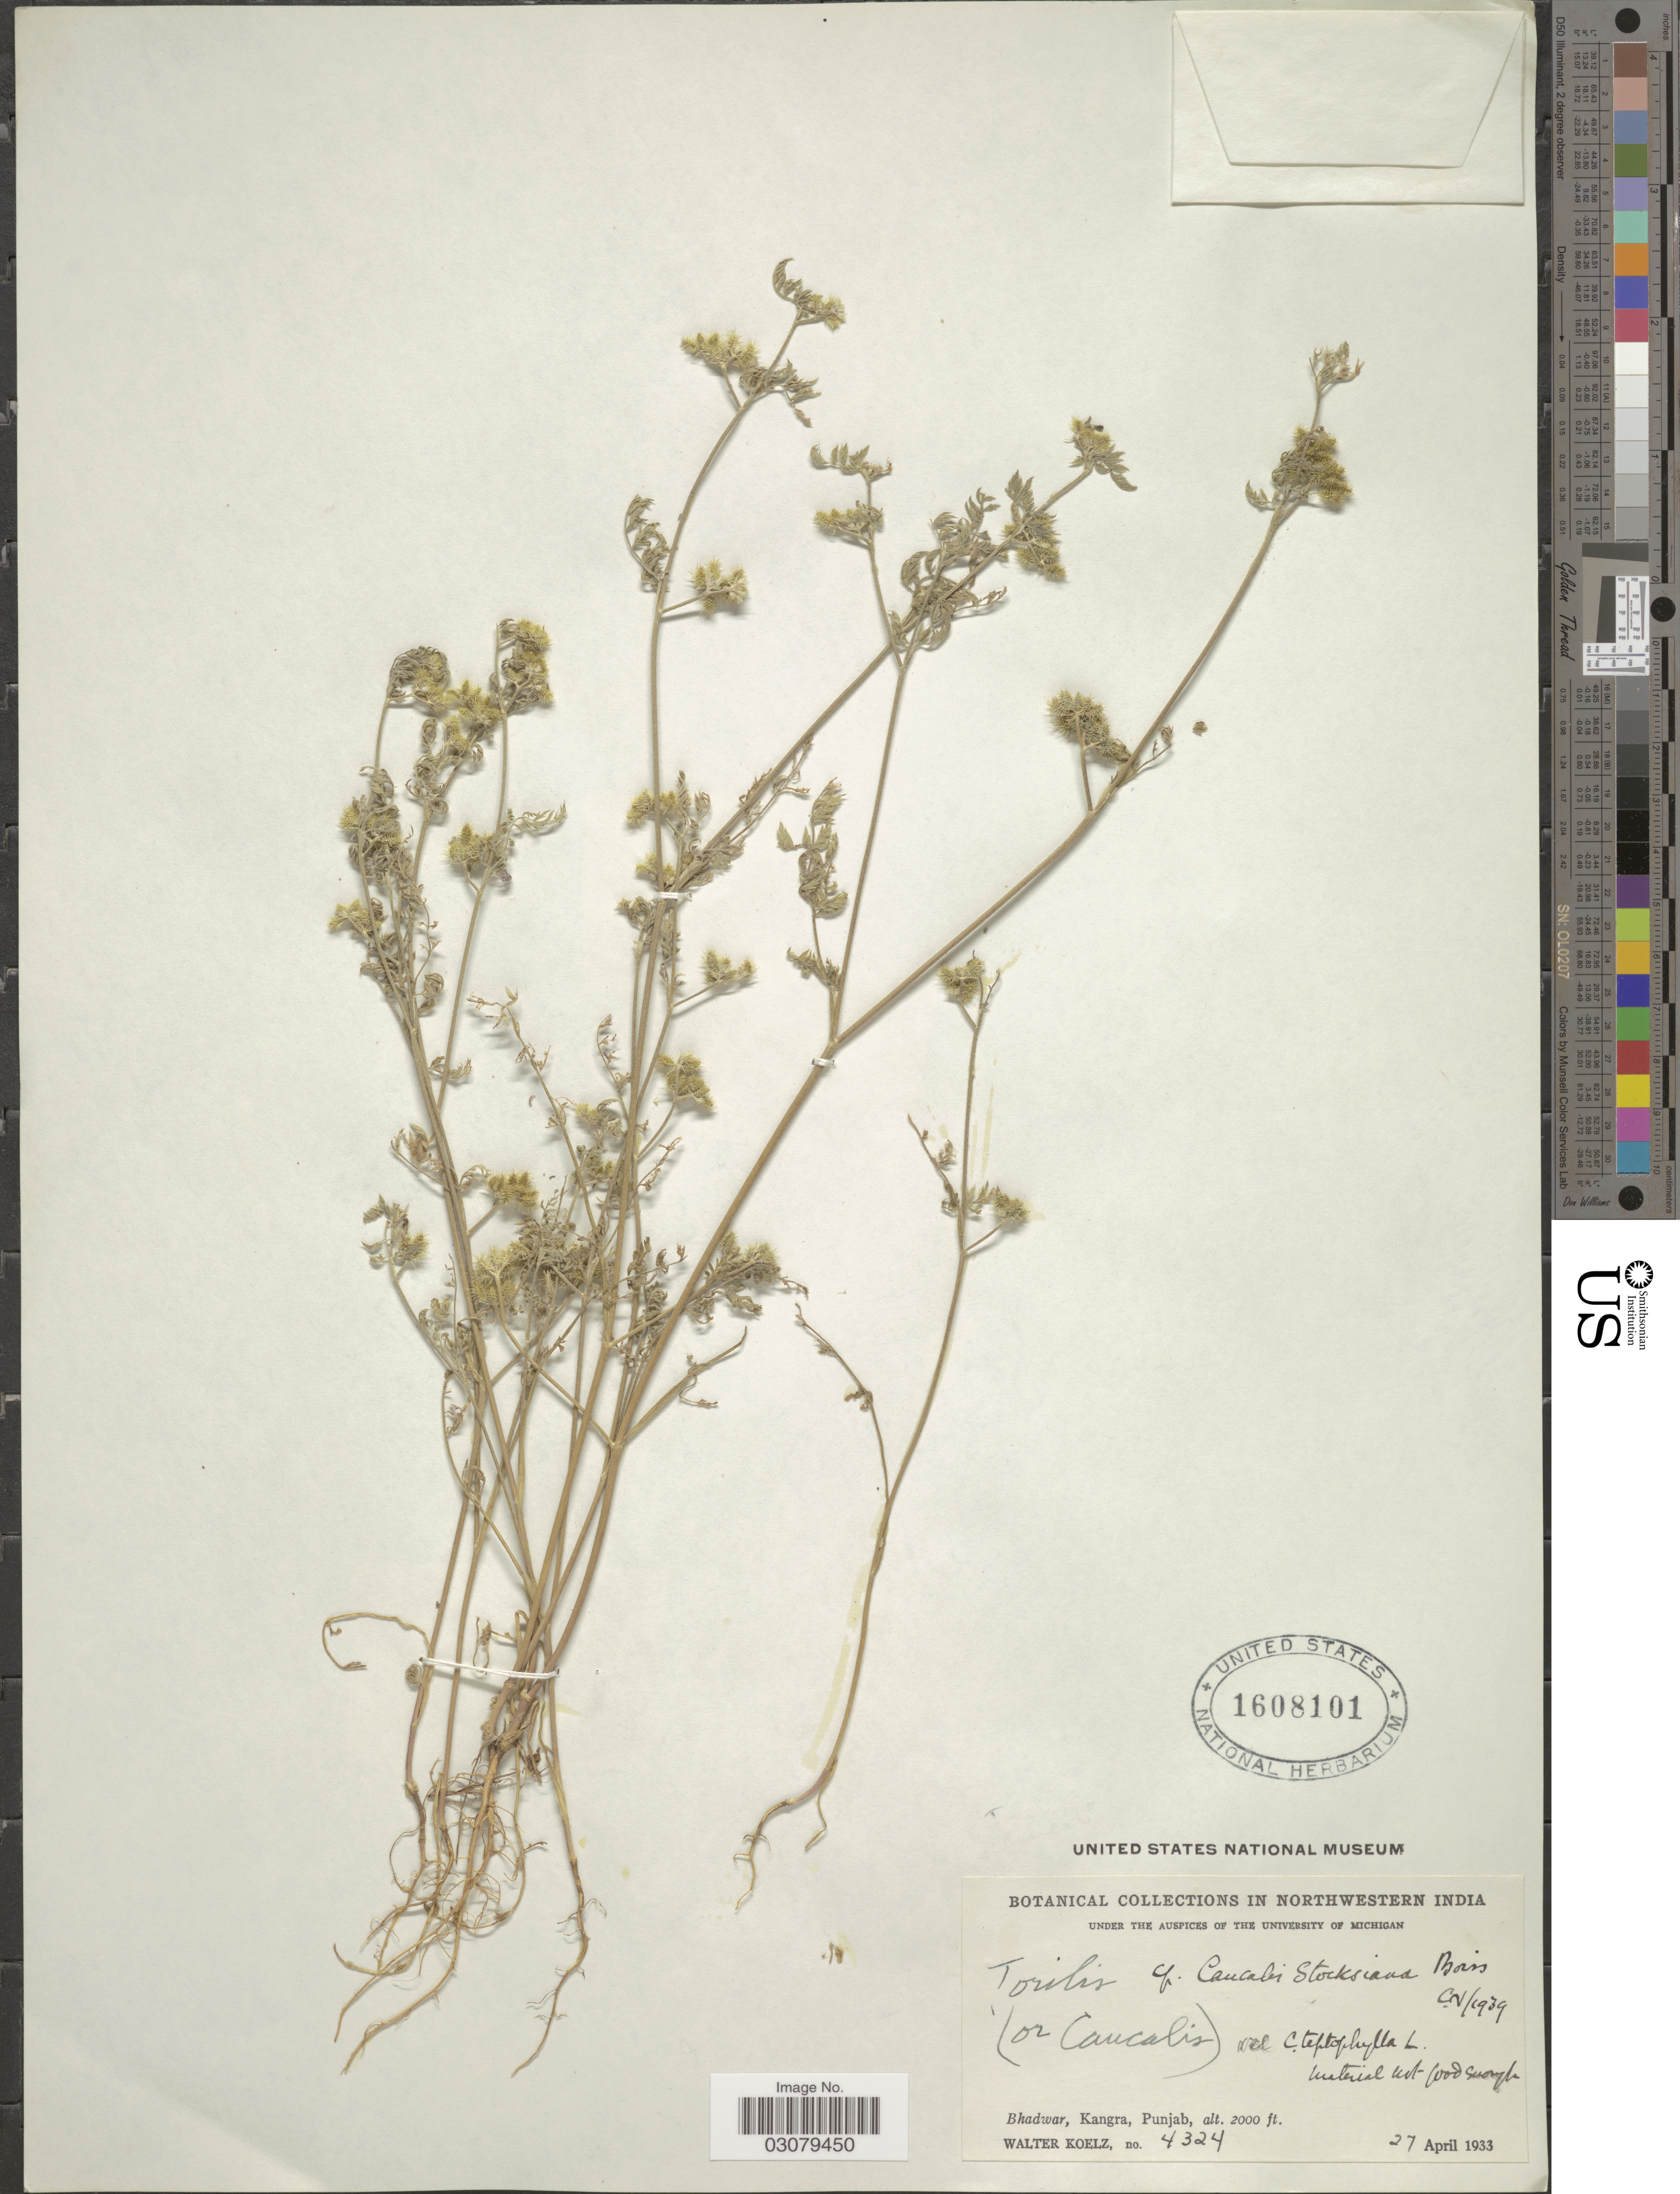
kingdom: Plantae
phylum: Tracheophyta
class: Magnoliopsida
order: Apiales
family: Apiaceae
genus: Torilis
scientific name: Torilis stocksiana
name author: (Boiss.) Grossh.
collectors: W. N. Koelz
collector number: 4324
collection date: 1933-04-27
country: India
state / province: Punjab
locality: Northwestern India. Bhadwar, Kangra.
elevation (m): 610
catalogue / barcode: US 1608101